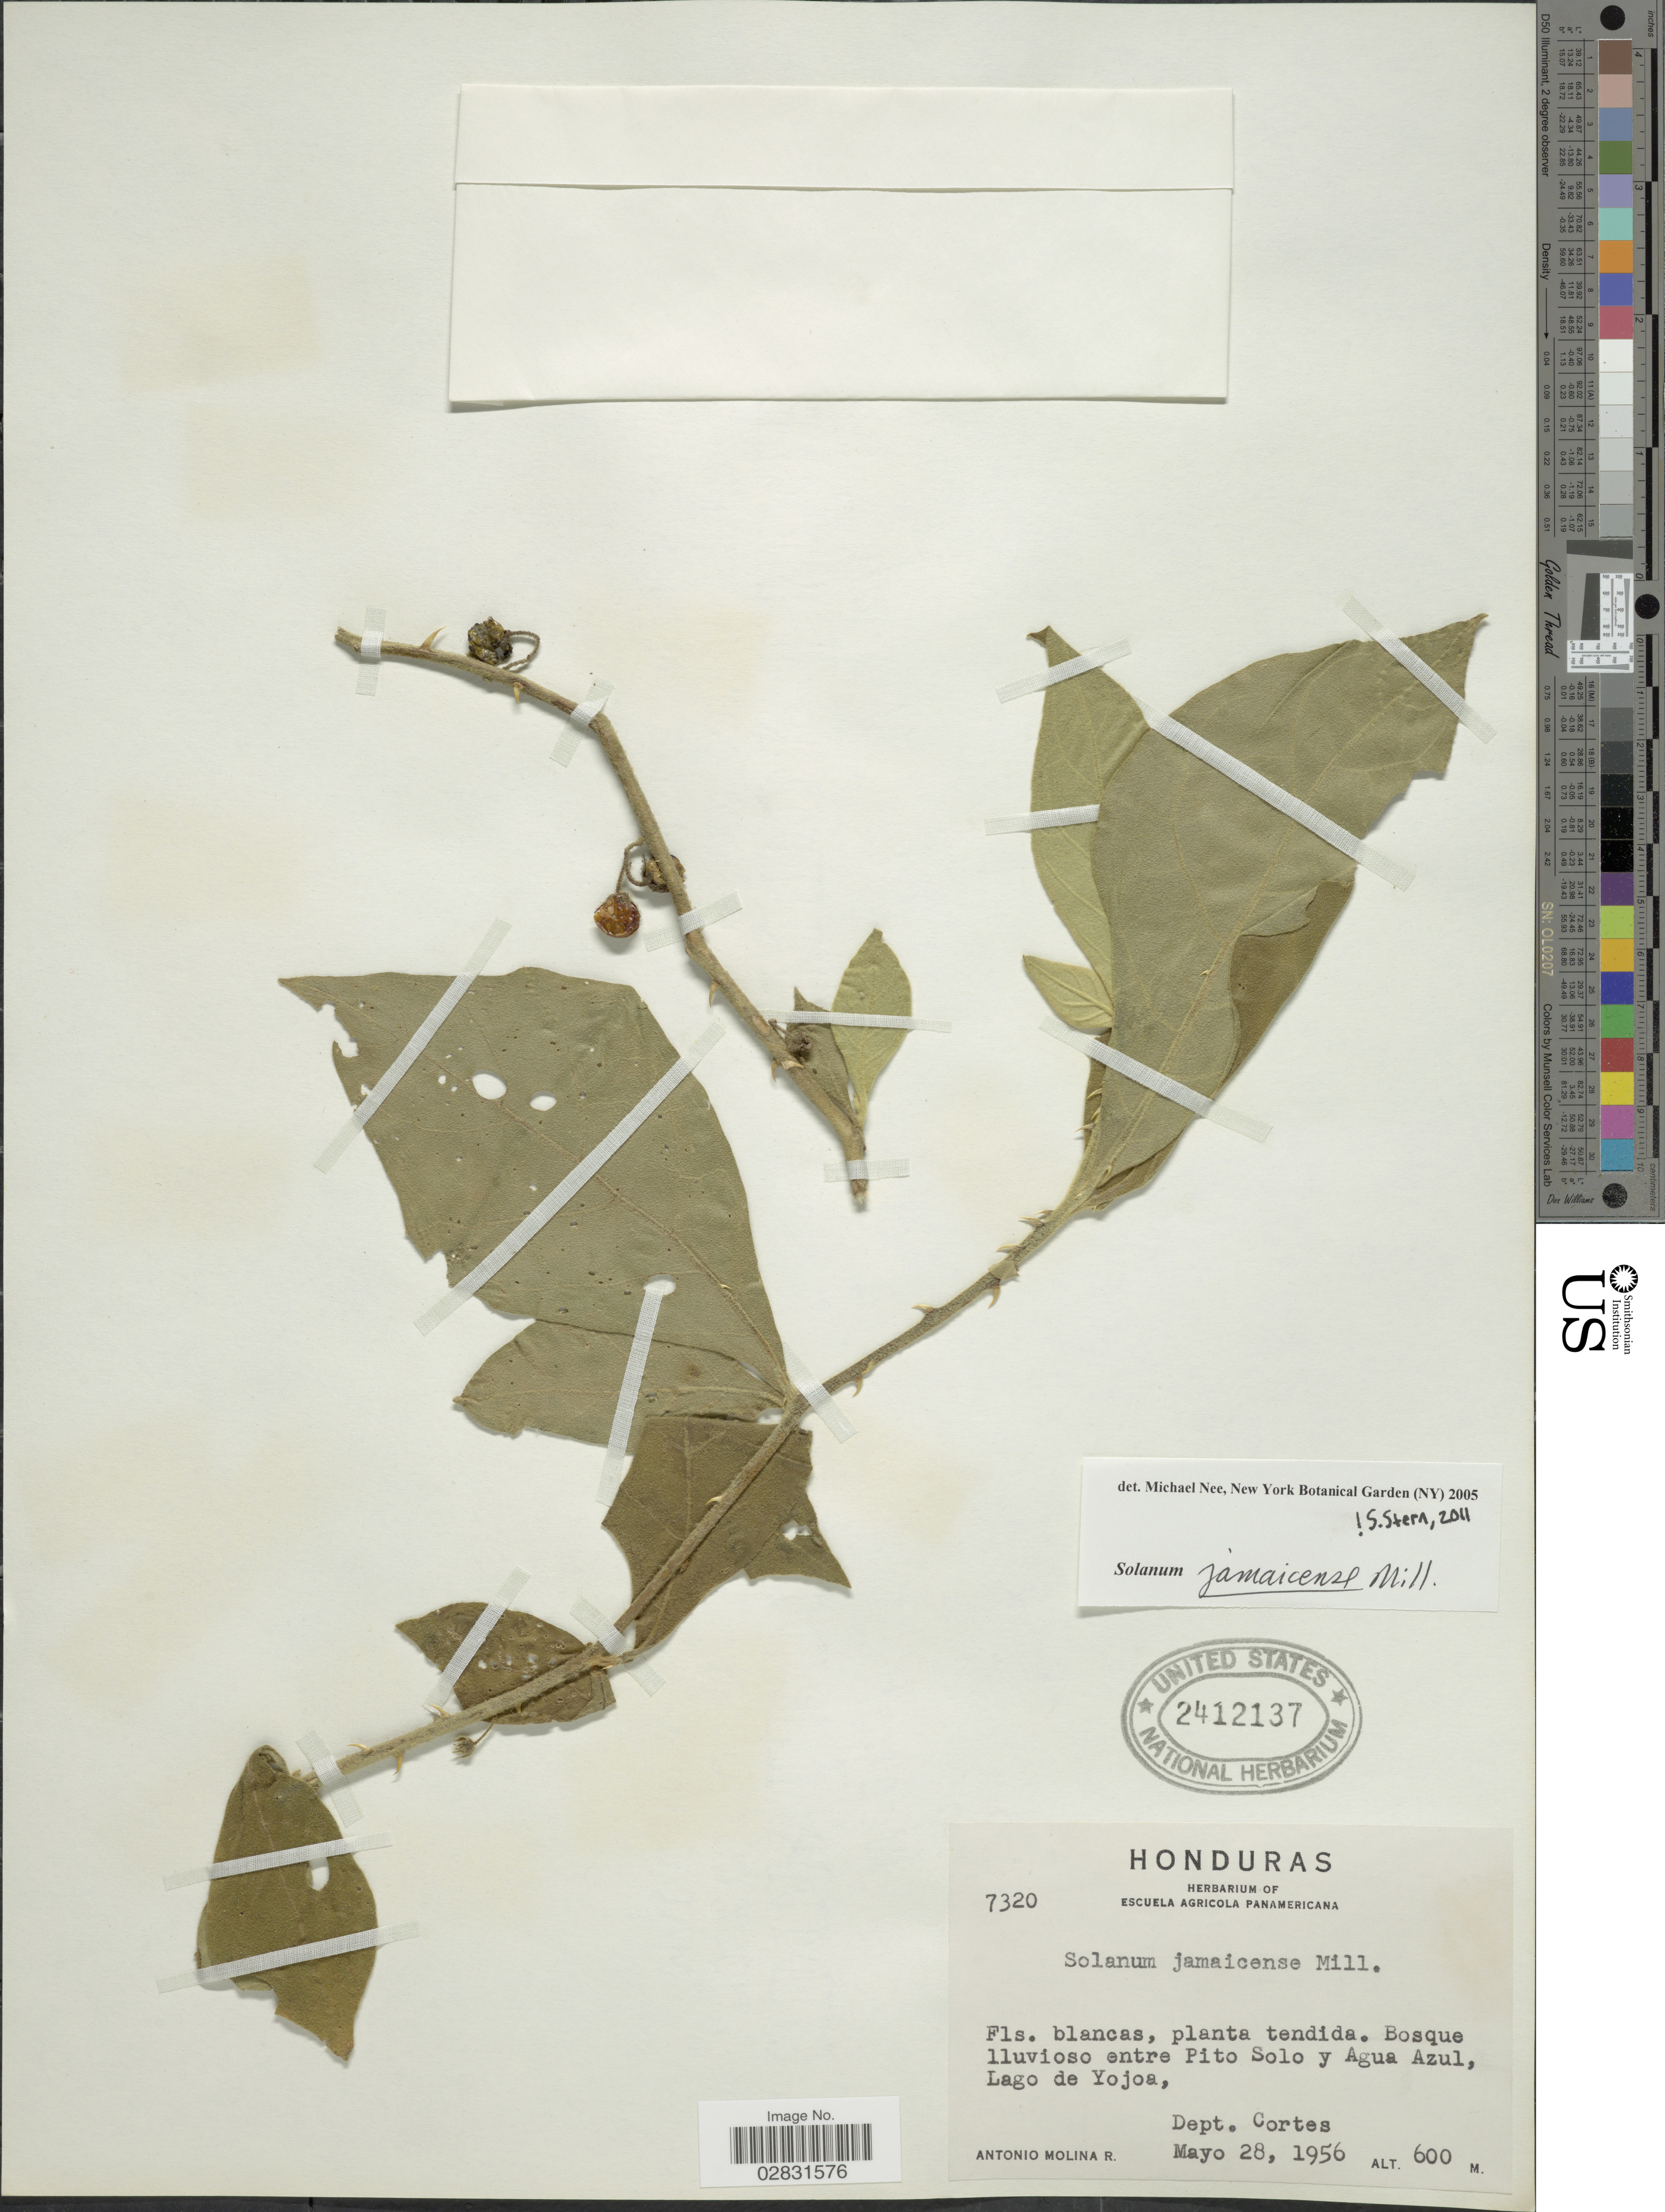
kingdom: Plantae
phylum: Tracheophyta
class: Magnoliopsida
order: Solanales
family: Solanaceae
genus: Solanum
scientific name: Solanum jamaicense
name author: Mill.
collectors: A. Molina R.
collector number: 7320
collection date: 1956-05-28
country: Honduras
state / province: Cortés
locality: Bosque lluvioso entre Pito Solo y Agua Azul, Lago de Yojoa, Dept. Cortes.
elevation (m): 600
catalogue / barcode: US 2412137